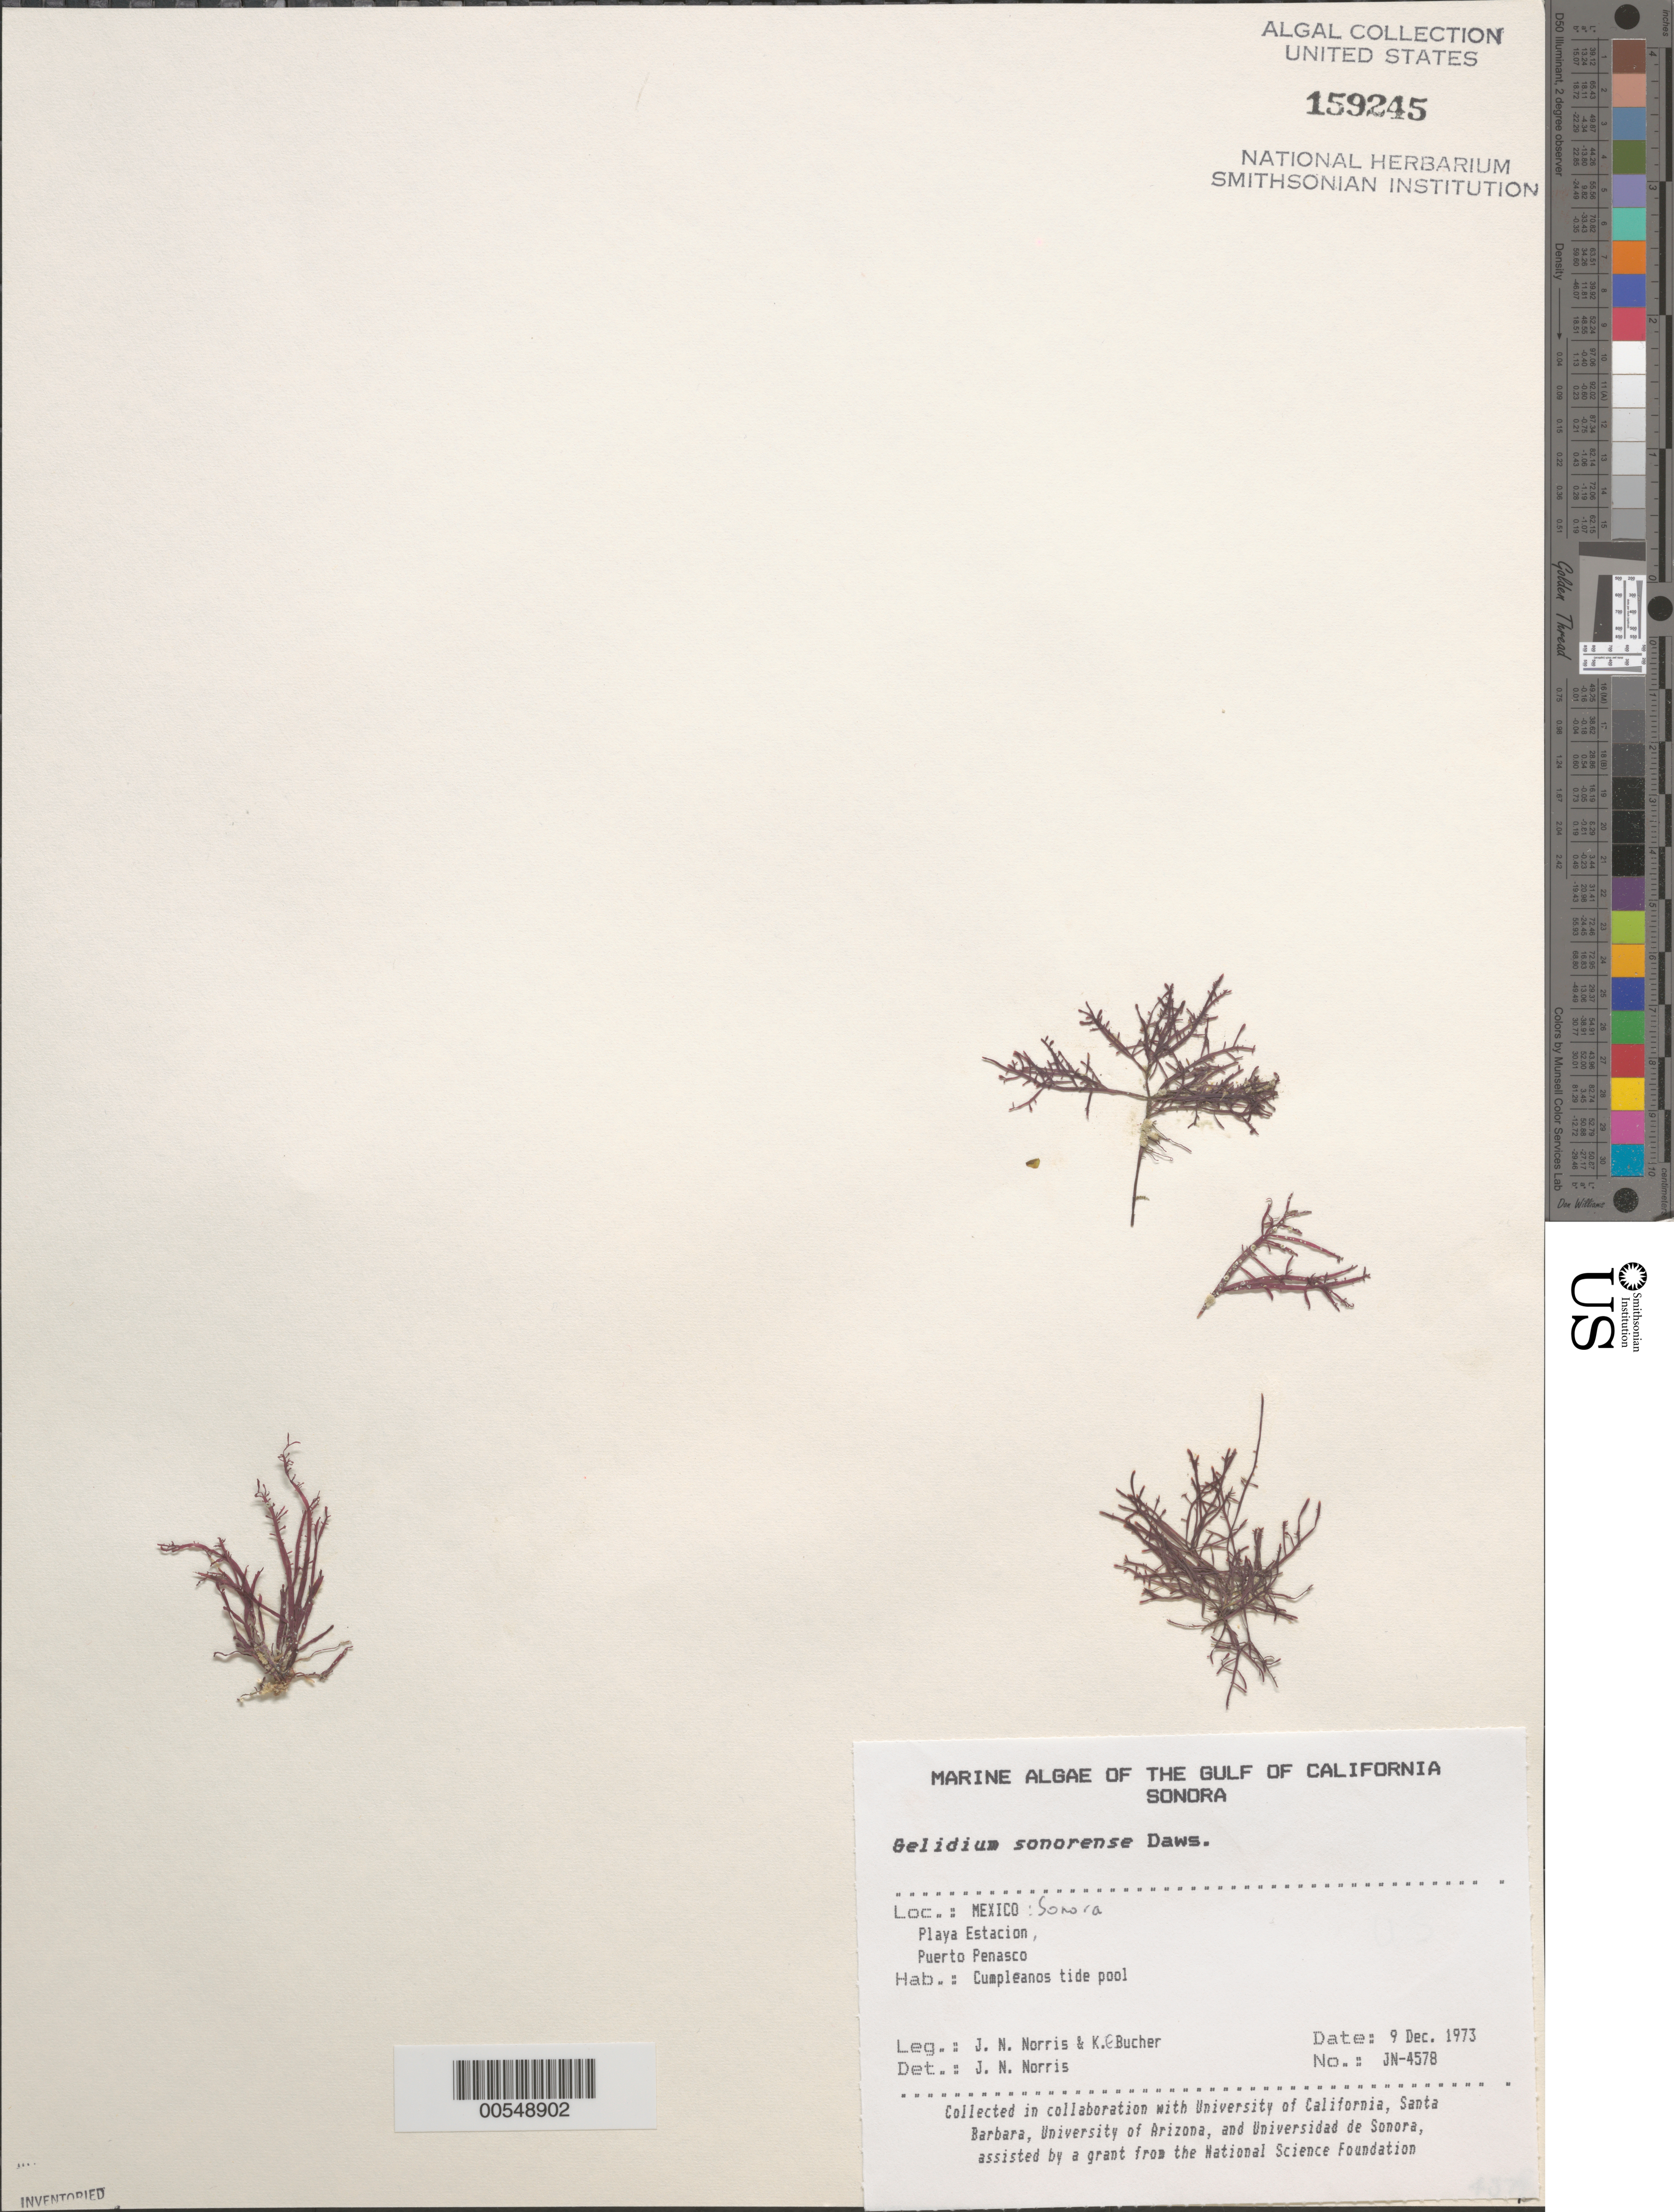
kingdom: Plantae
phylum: Rhodophyta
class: Florideophyceae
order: Gelidiales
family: Pterocladiaceae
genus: Pterocladia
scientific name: Pterocladia sonorense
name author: (E.Y. Dawson) J.G.Stewart & J.N. Norris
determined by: Algae name updating Project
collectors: J. N. Norris & K. E. Bucher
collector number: JN-4578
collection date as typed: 09 Dec 1973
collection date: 1973-12-09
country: Mexico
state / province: Sonora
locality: Playa Estacion, Puerto Penasco, Cumpleanos tide pool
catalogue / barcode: US 159245